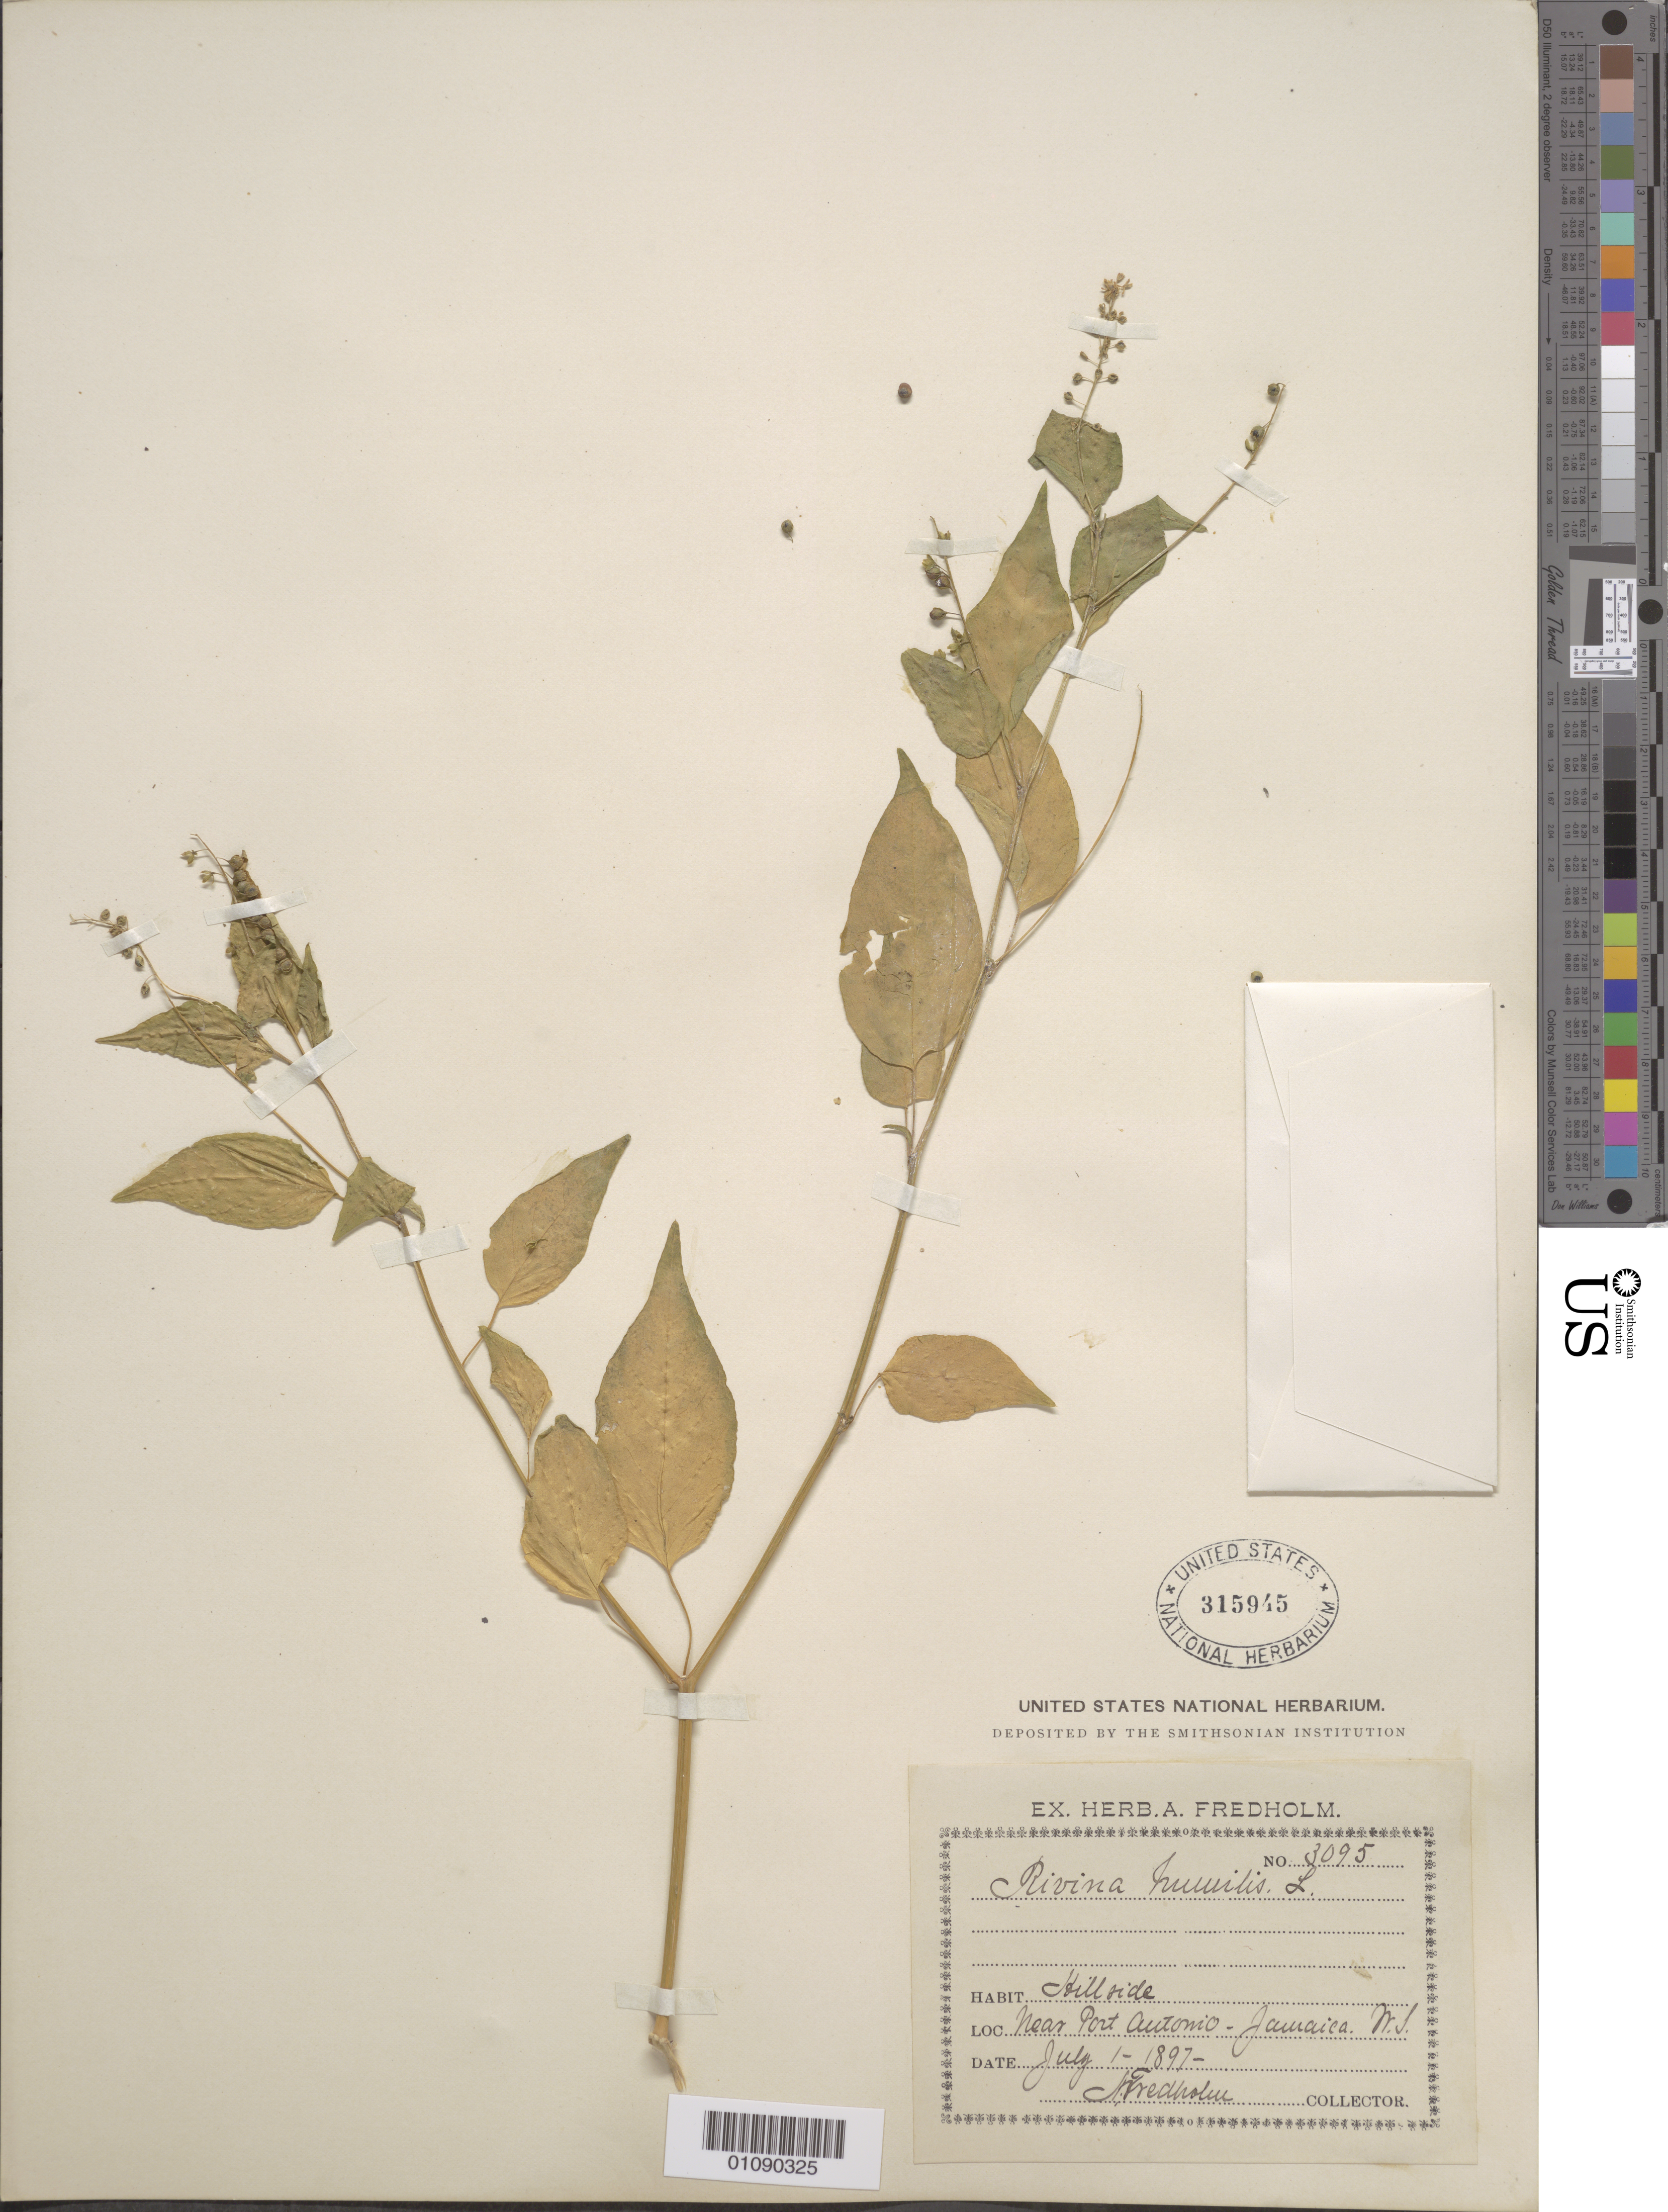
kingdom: Plantae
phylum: Tracheophyta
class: Magnoliopsida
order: Caryophyllales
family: Phytolaccaceae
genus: Rivina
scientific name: Rivina humilis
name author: L.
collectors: A. Fredholm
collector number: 3095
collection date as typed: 01 Jul 1897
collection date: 1897-07-01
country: Jamaica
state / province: Portland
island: Jamaica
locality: Near Port Antonio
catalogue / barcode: US 315945